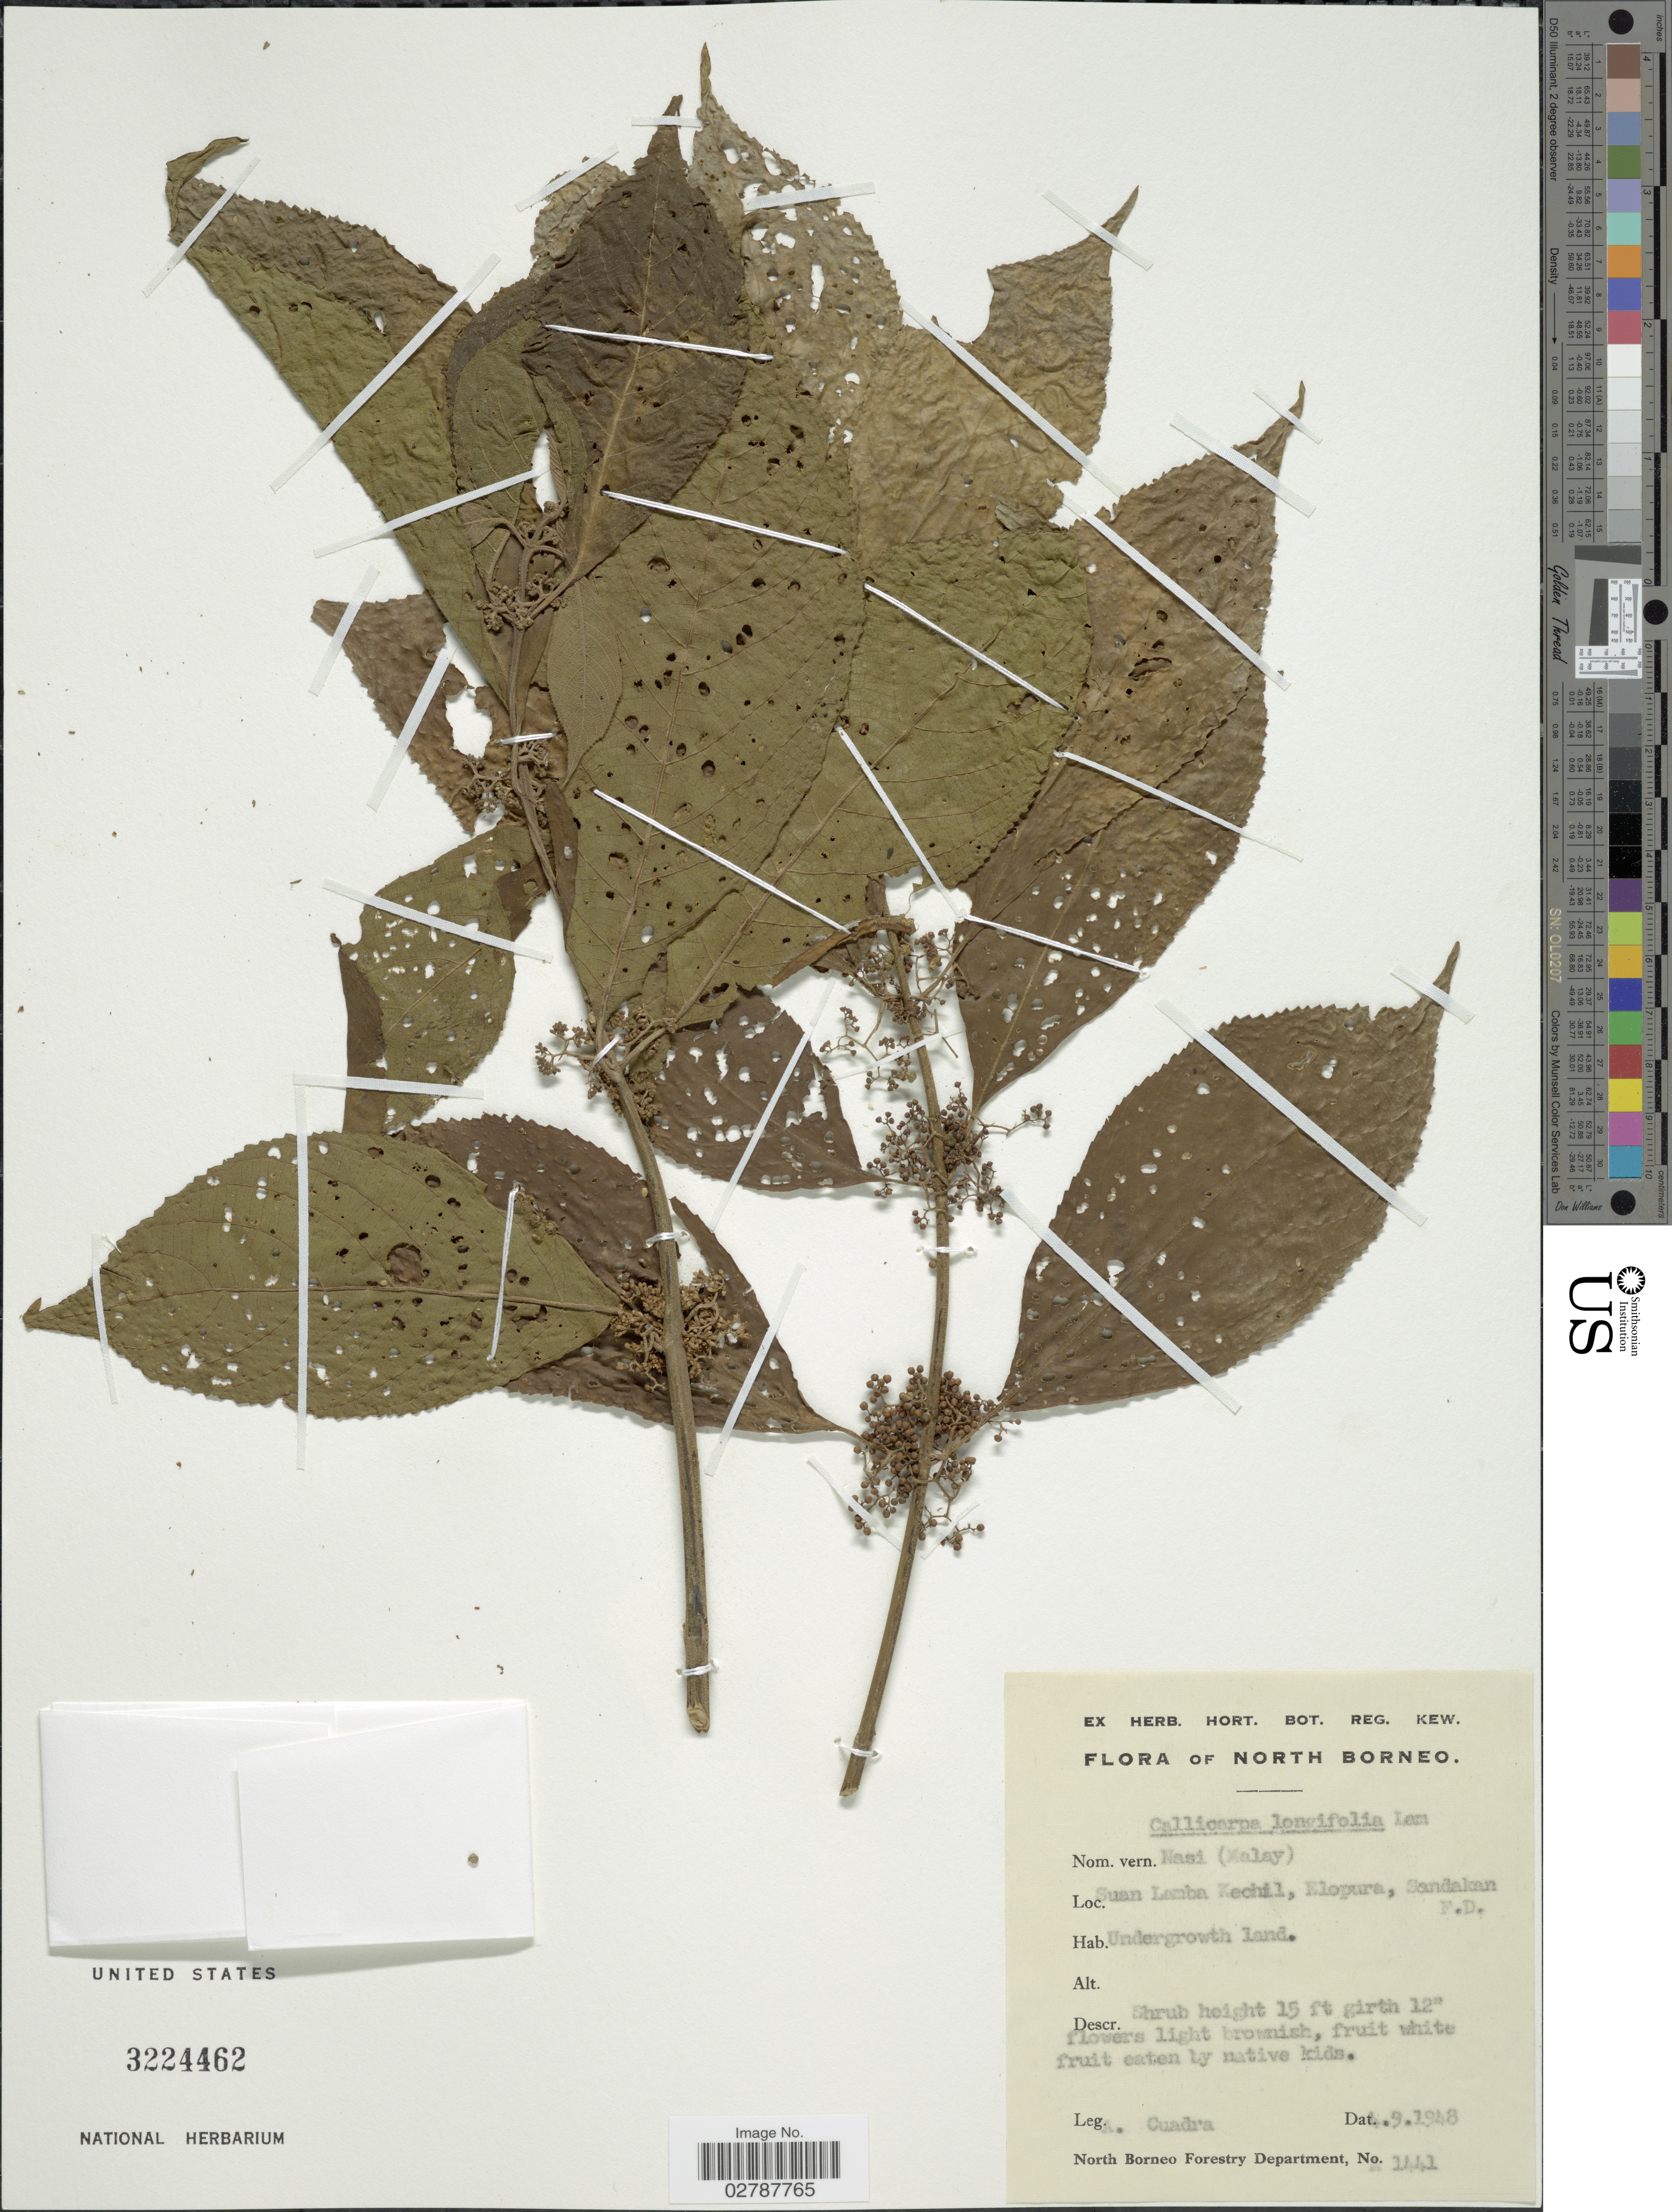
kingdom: Plantae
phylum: Tracheophyta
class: Magnoliopsida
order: Lamiales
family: Lamiaceae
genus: Callicarpa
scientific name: Callicarpa longifolia f. floccosa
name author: Schauer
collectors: A. Cuadra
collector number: A1441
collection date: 1948-09-04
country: Malaysia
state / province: Sabah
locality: North Borneo. Suan Lamba Kechil, Elopura, Sandakan F.D.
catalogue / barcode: US 3224462